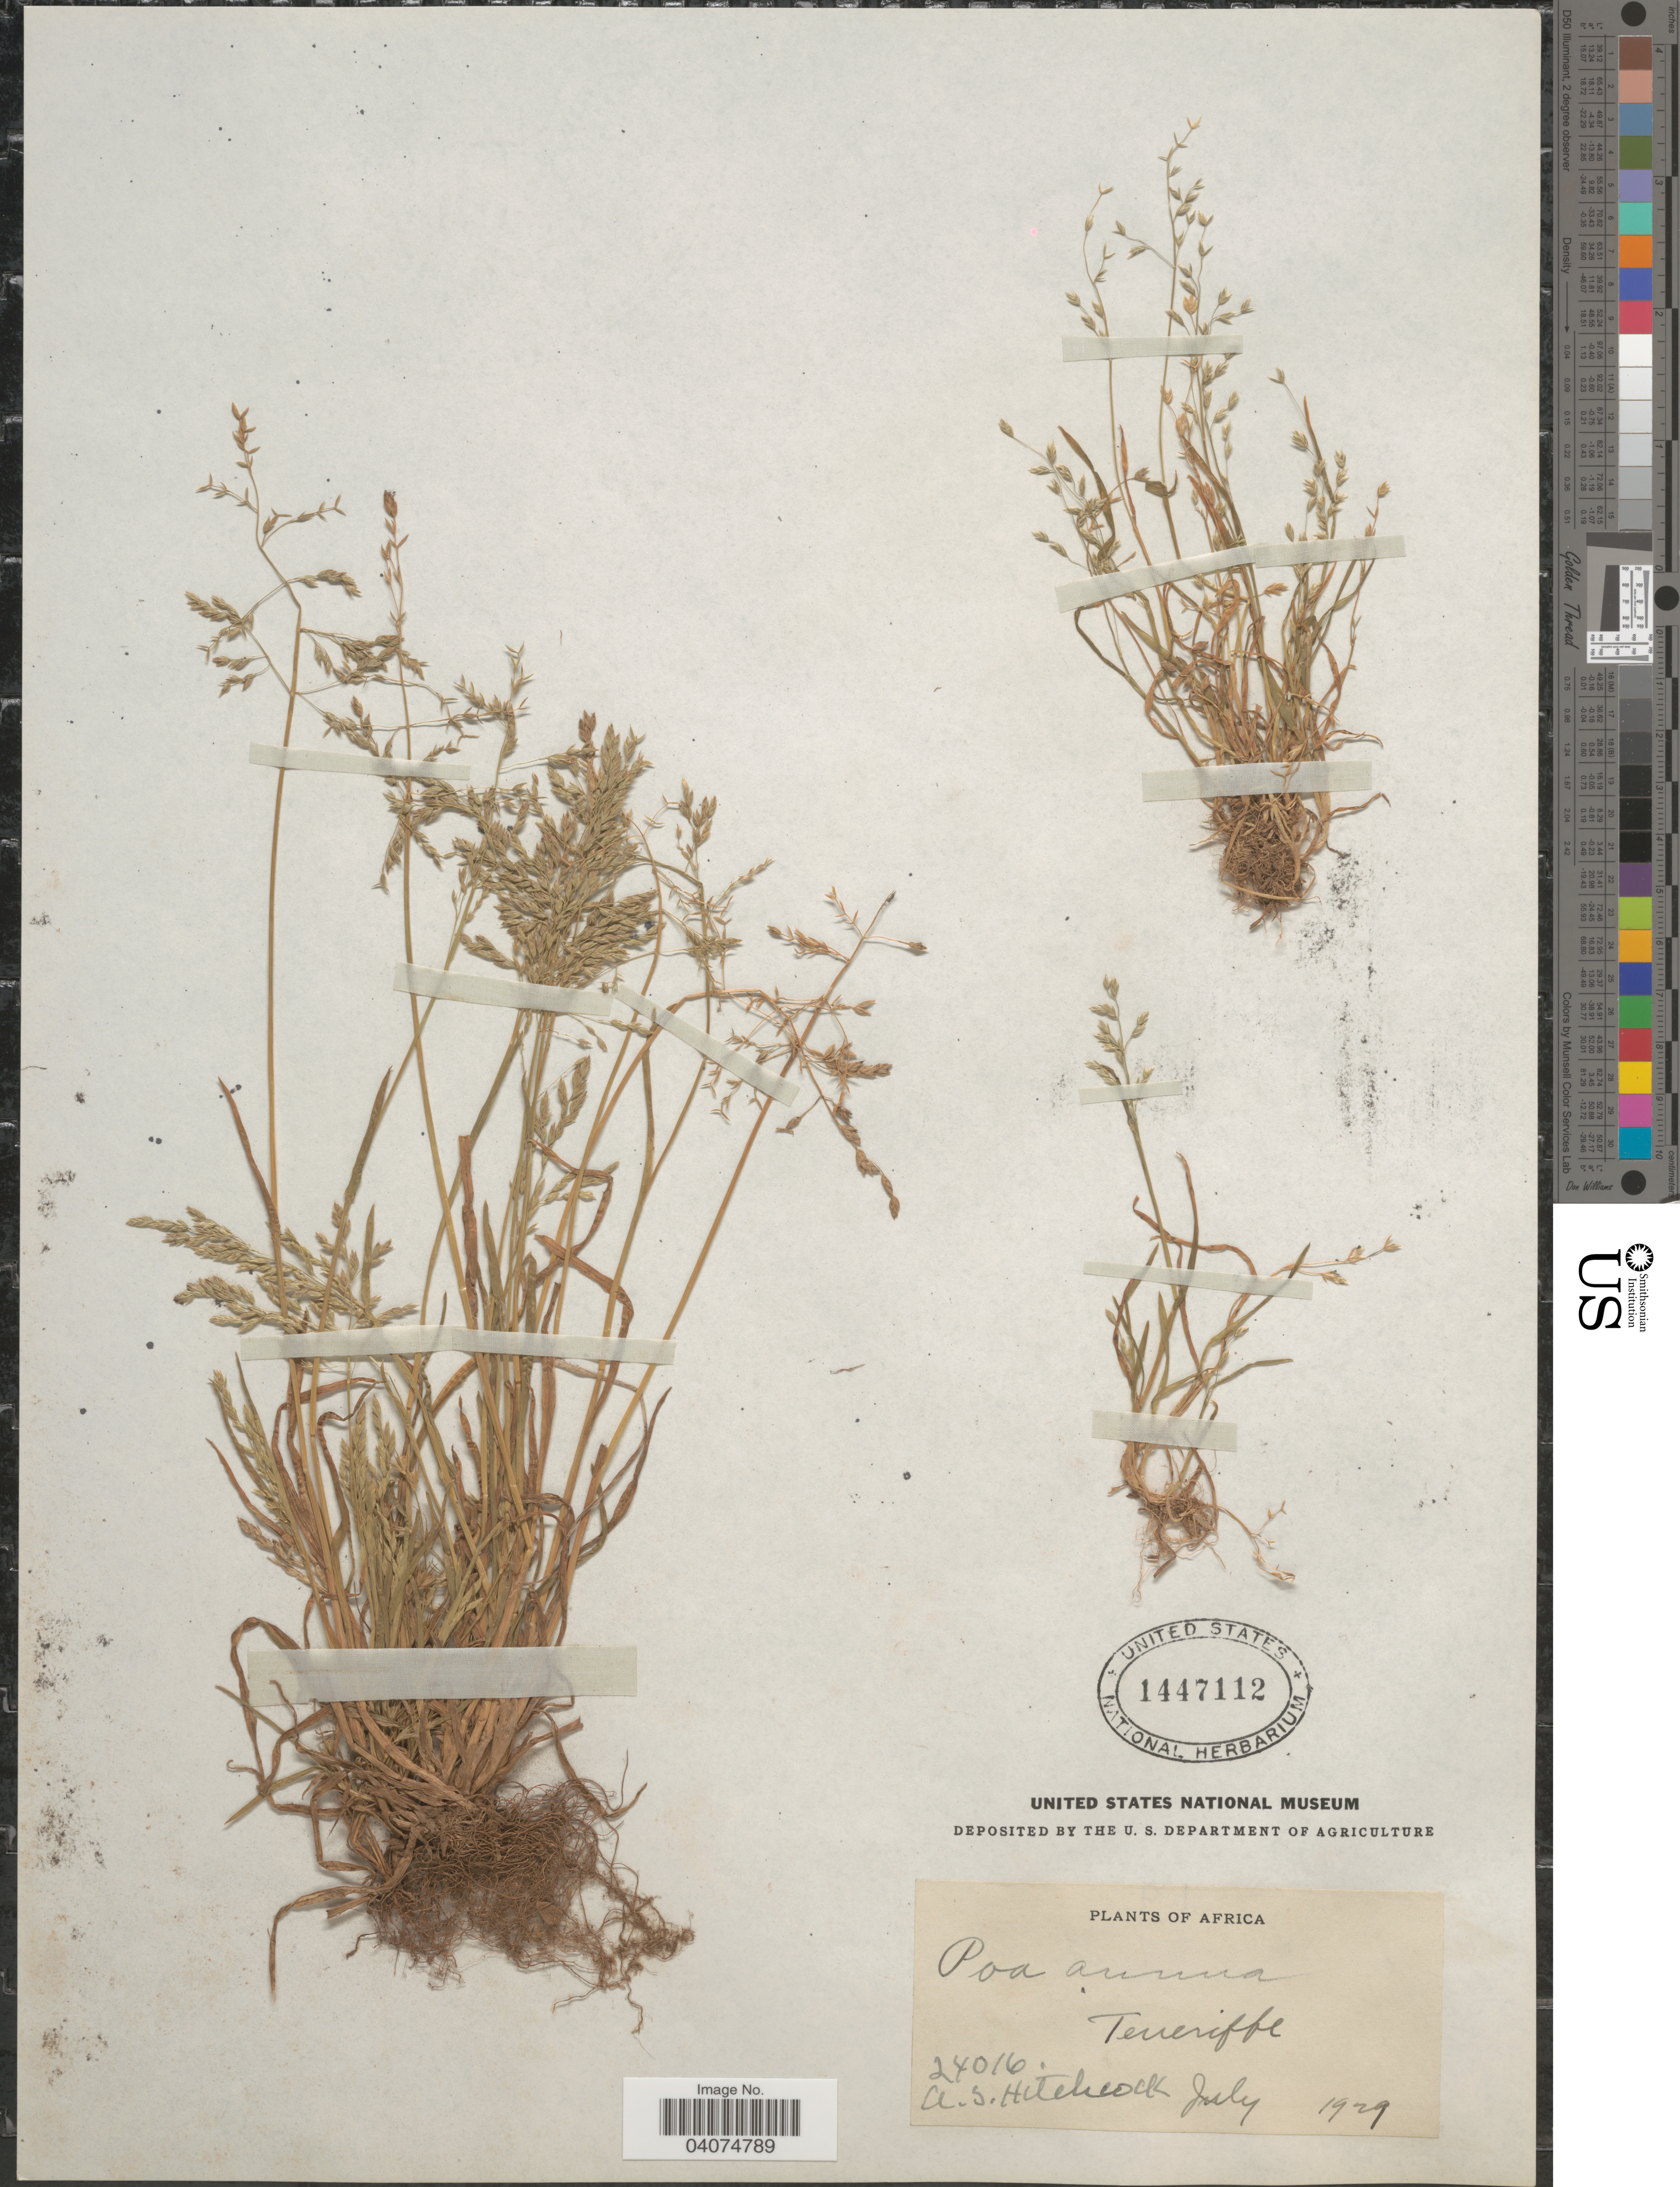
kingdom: Plantae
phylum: Tracheophyta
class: Liliopsida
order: Poales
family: Poaceae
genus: Poa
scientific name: Poa annua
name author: L.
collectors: A. S. Hitchcock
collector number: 24016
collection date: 1929-07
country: Spain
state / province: Canarias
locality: Teneriffe.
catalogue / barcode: US 1447112